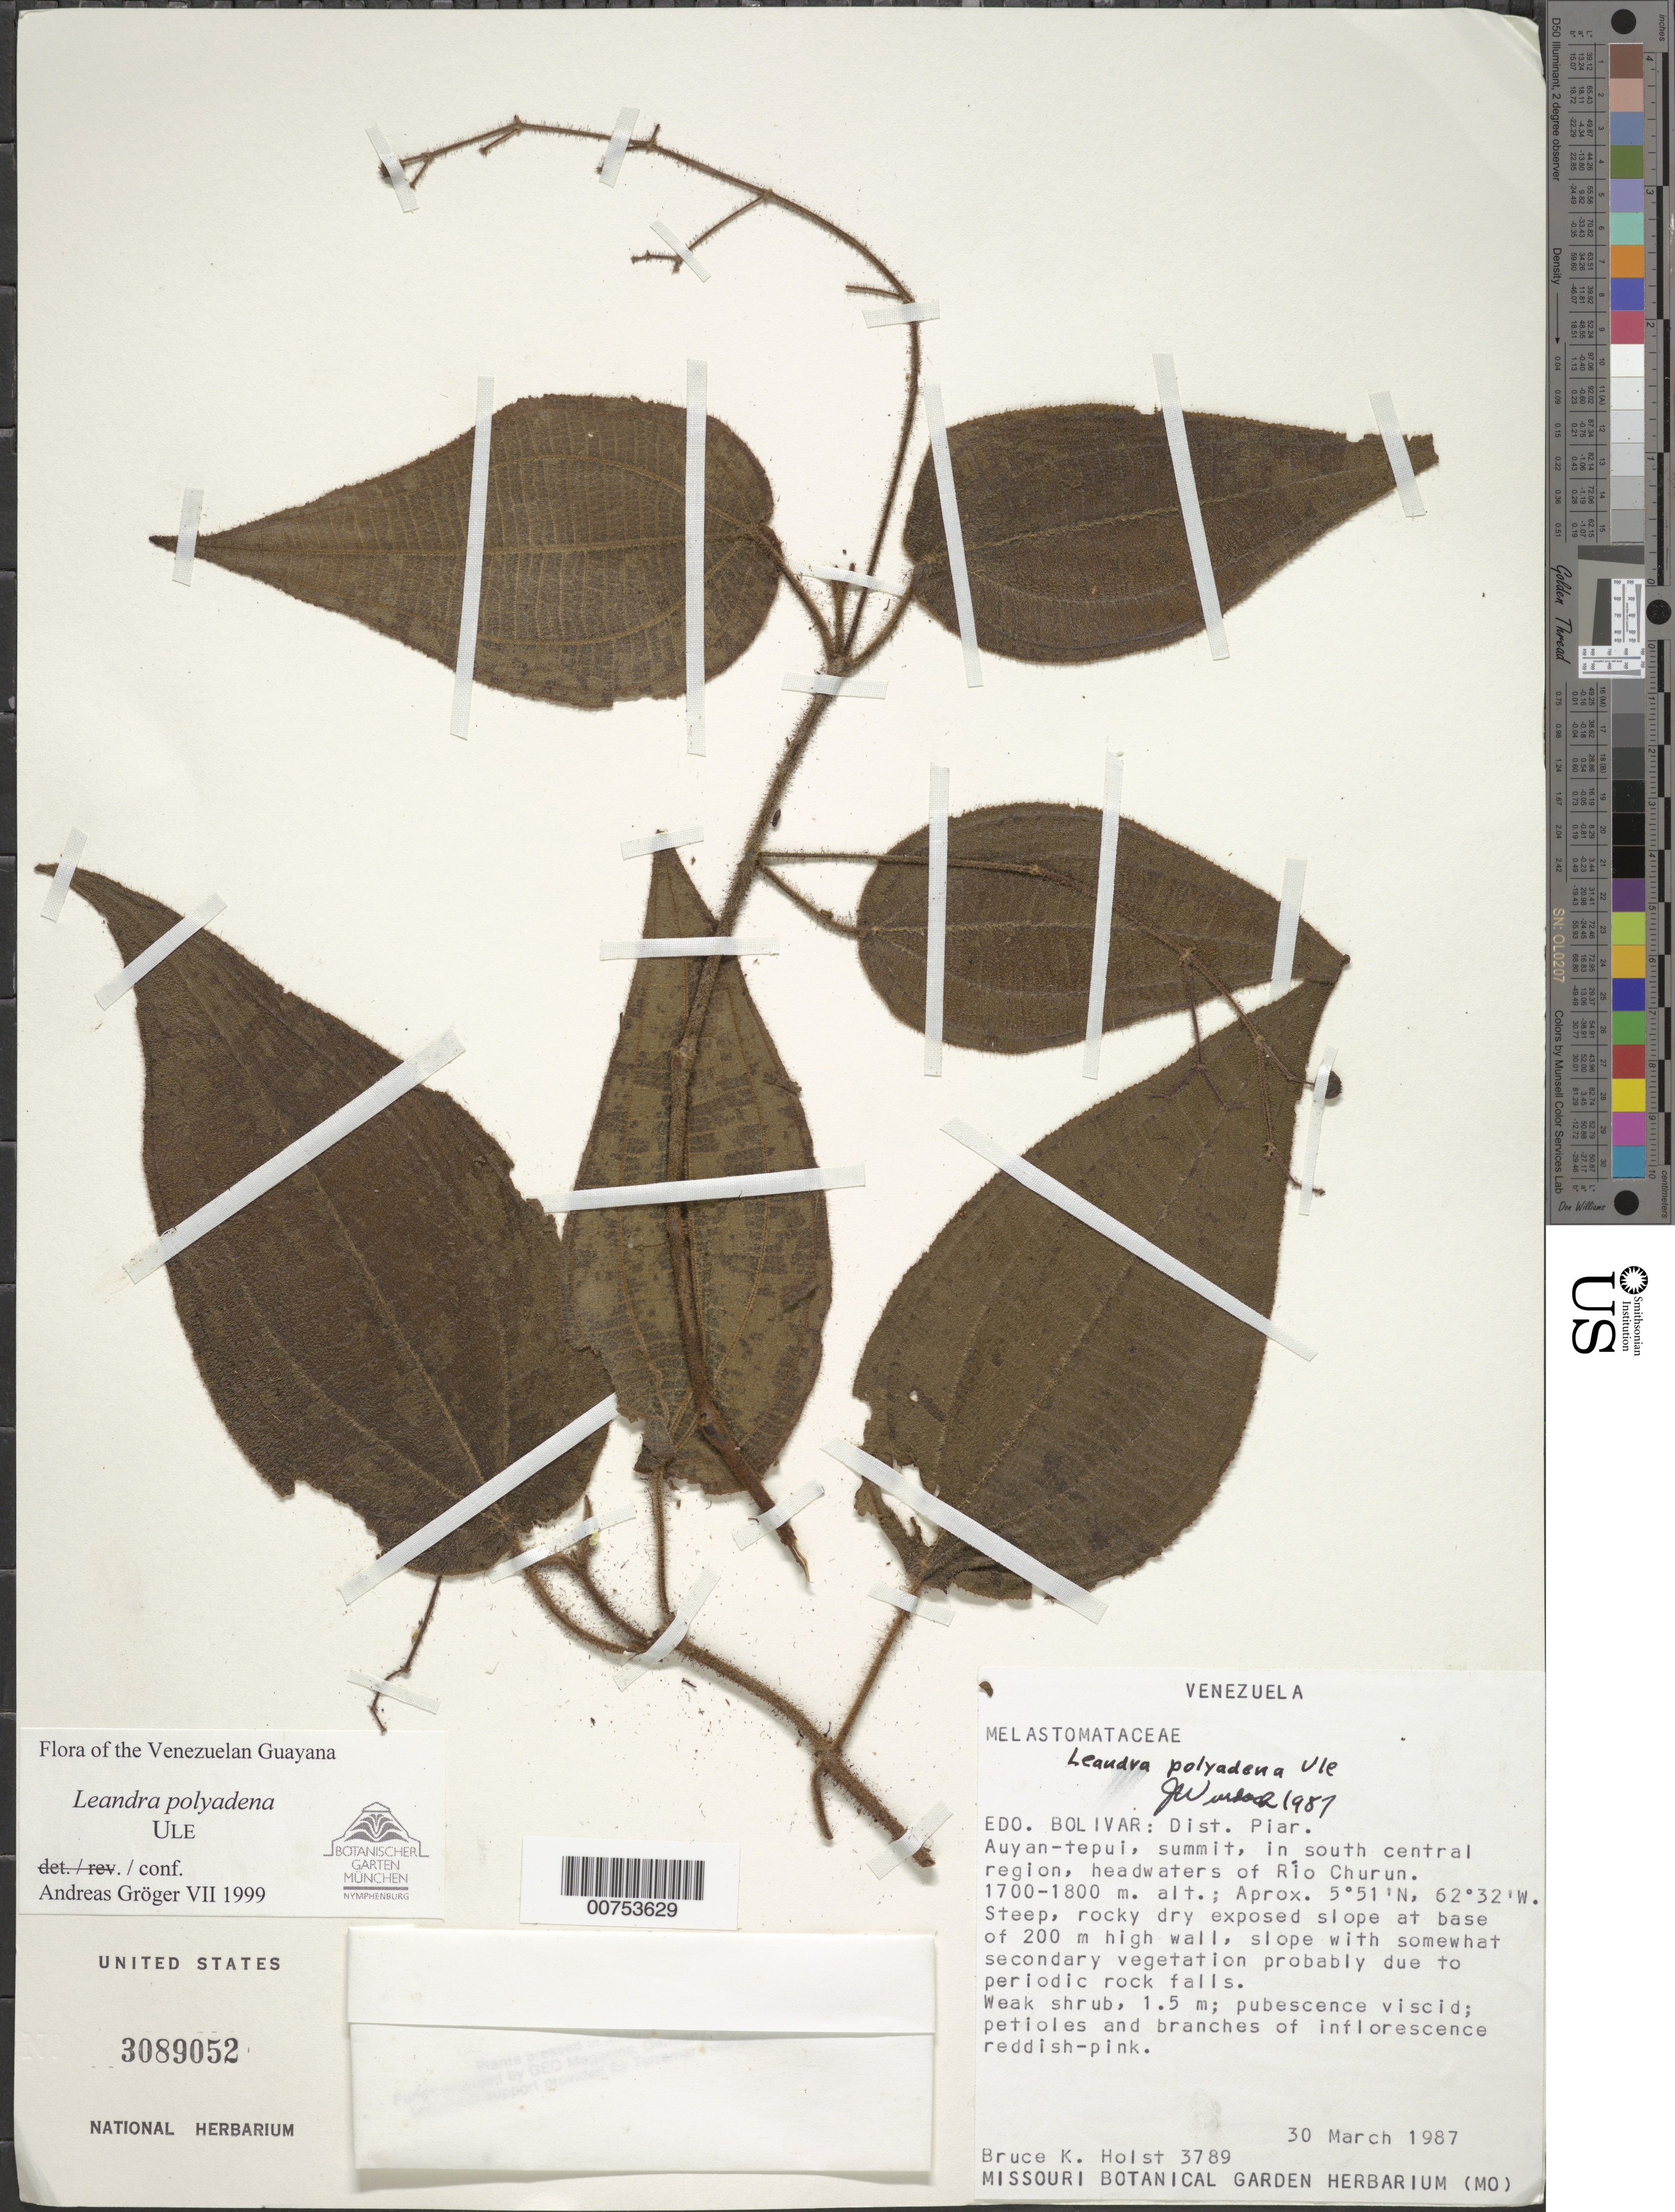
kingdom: Plantae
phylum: Tracheophyta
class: Magnoliopsida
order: Myrtales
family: Melastomataceae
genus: Leandra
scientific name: Leandra polyadena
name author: Ule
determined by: Gröger, A.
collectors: B. Holst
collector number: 3789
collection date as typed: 30-Mar-87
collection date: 1987-03-30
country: Venezuela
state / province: Bolívar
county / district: Piar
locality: Auyan-tepuí, summit, south-central region, headwaters of Río Churún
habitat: Steep rocky dry exposed slope with somewhat secondary vegetation due to periodic rock falls.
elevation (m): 1700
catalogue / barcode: US 3089052